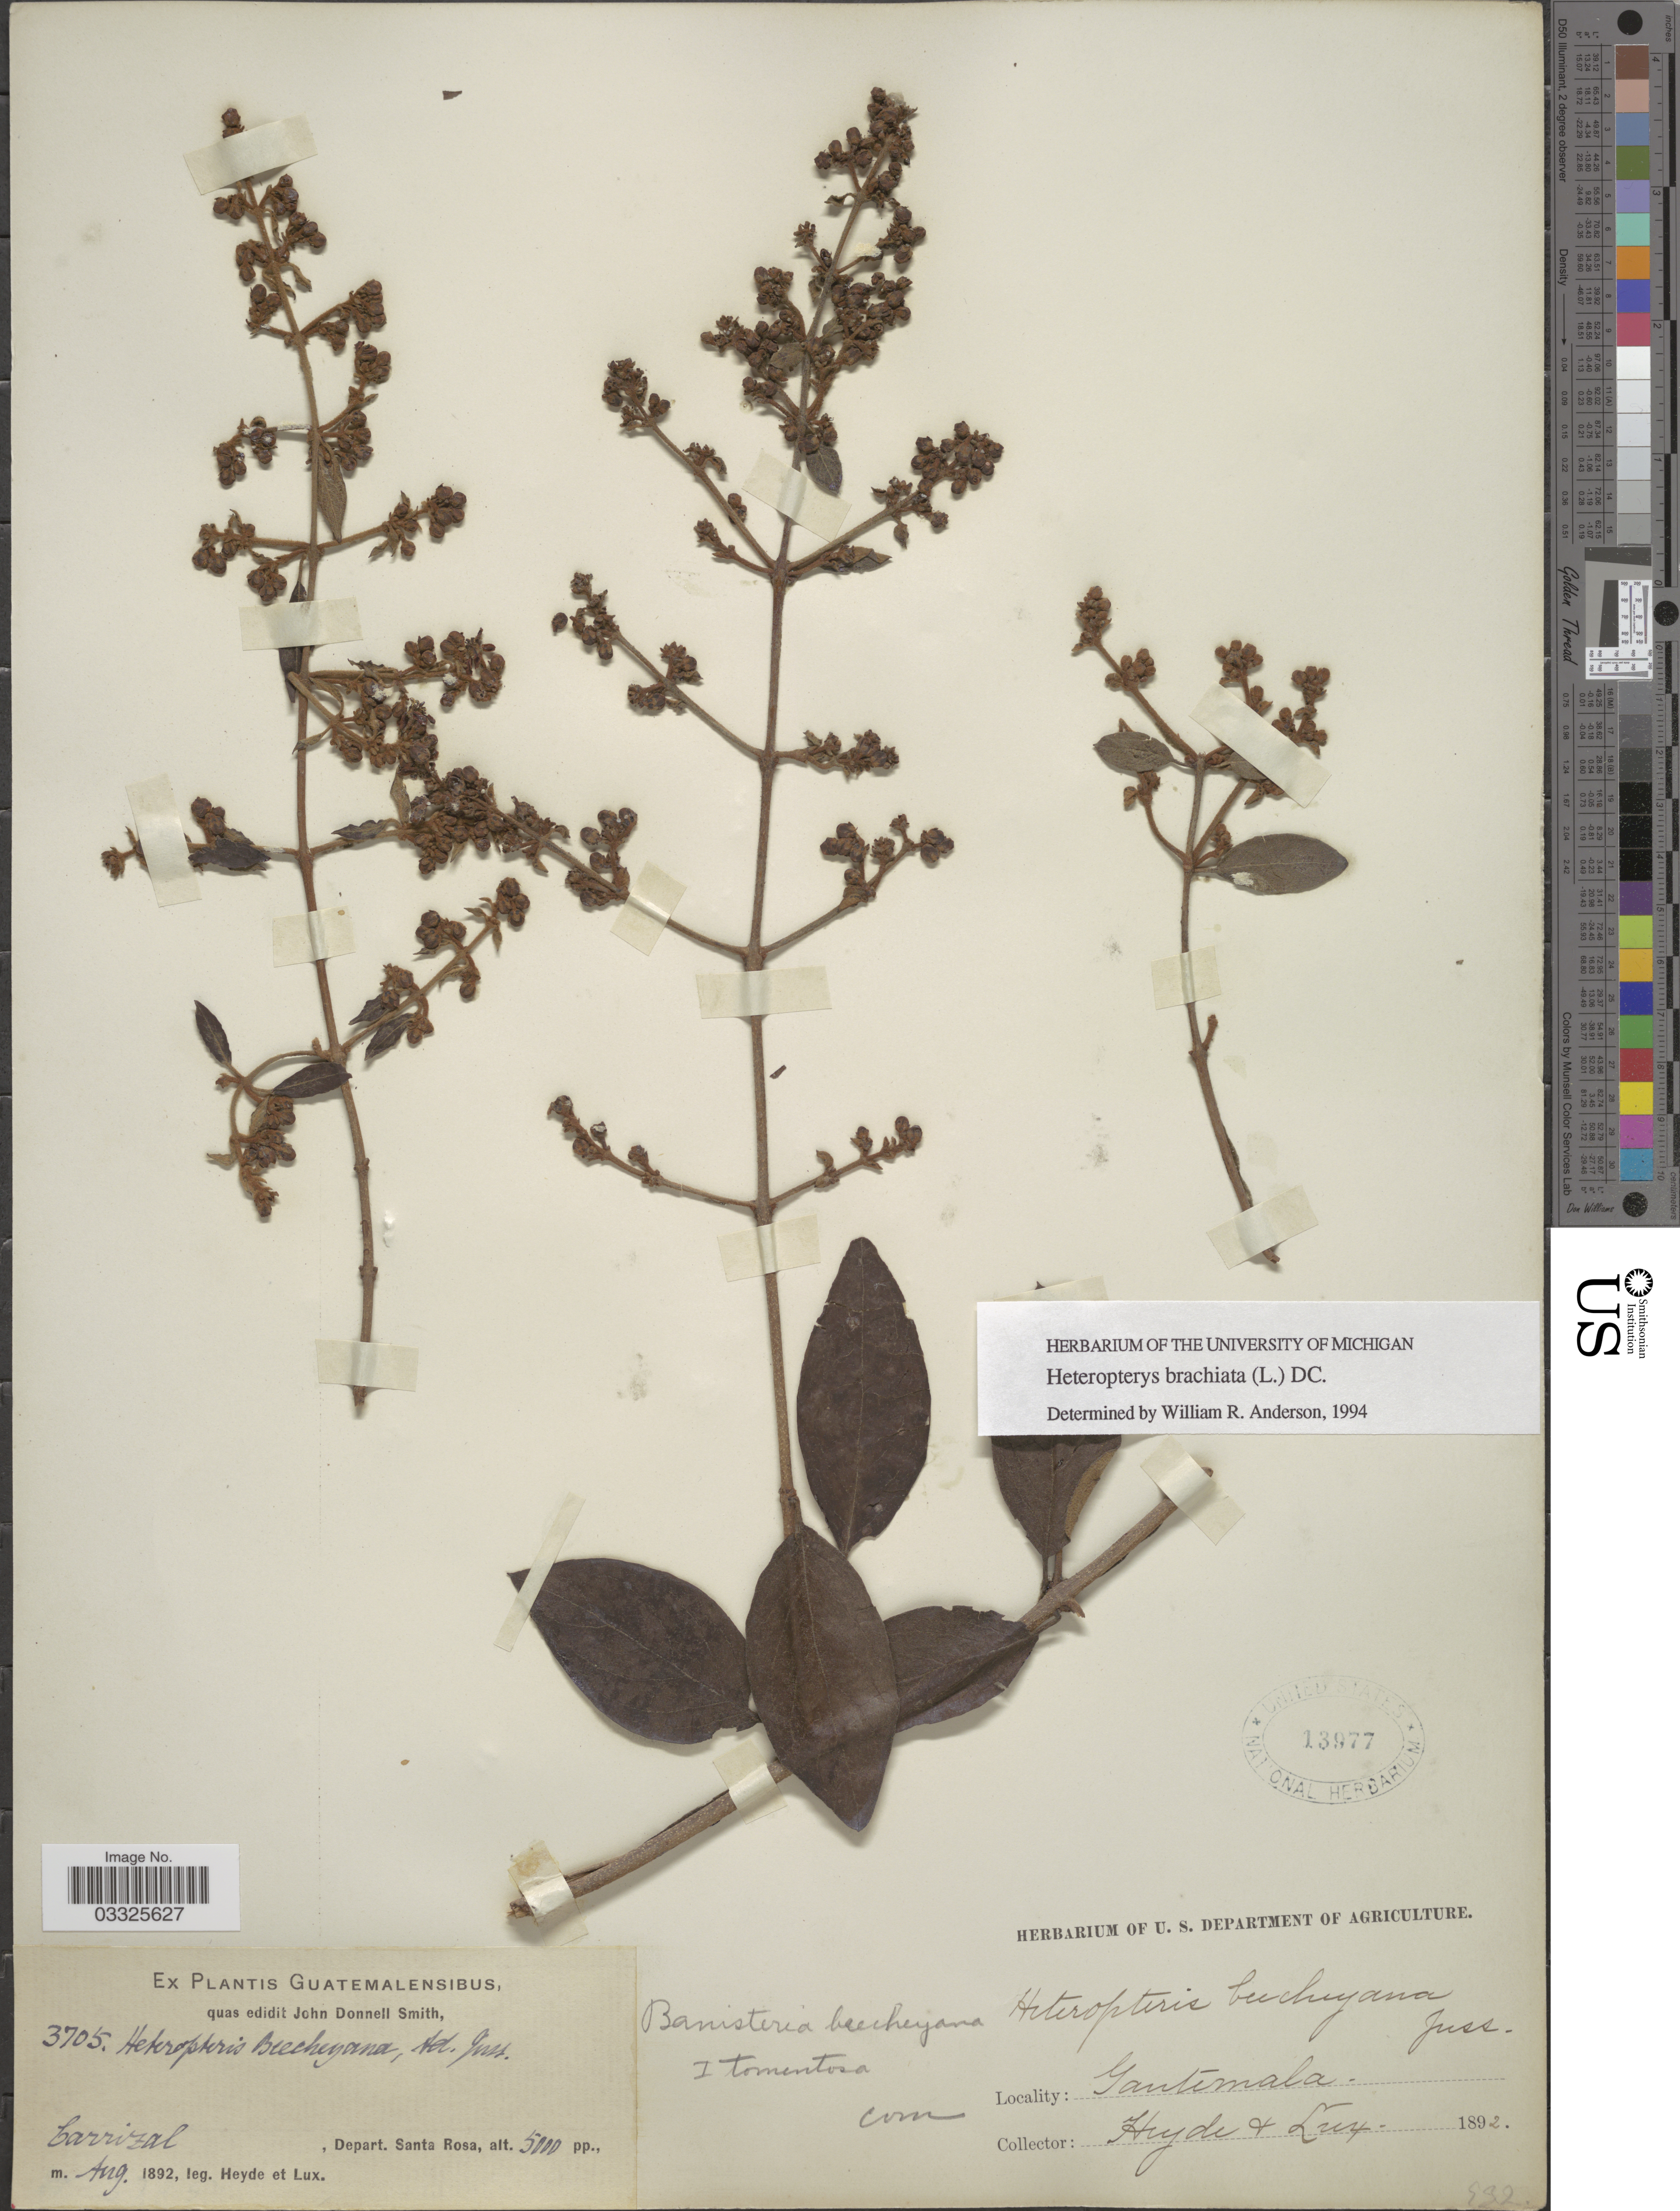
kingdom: Plantae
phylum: Tracheophyta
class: Magnoliopsida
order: Malpighiales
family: Malpighiaceae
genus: Heteropterys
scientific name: Heteropterys brachiata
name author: (L.) DC.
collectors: Heyde & Lux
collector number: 3705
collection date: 1892-08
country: Guatemala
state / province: Santa Rosa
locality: Carrizal, Depart. Santa Rosa.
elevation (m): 1524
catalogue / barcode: US 13977